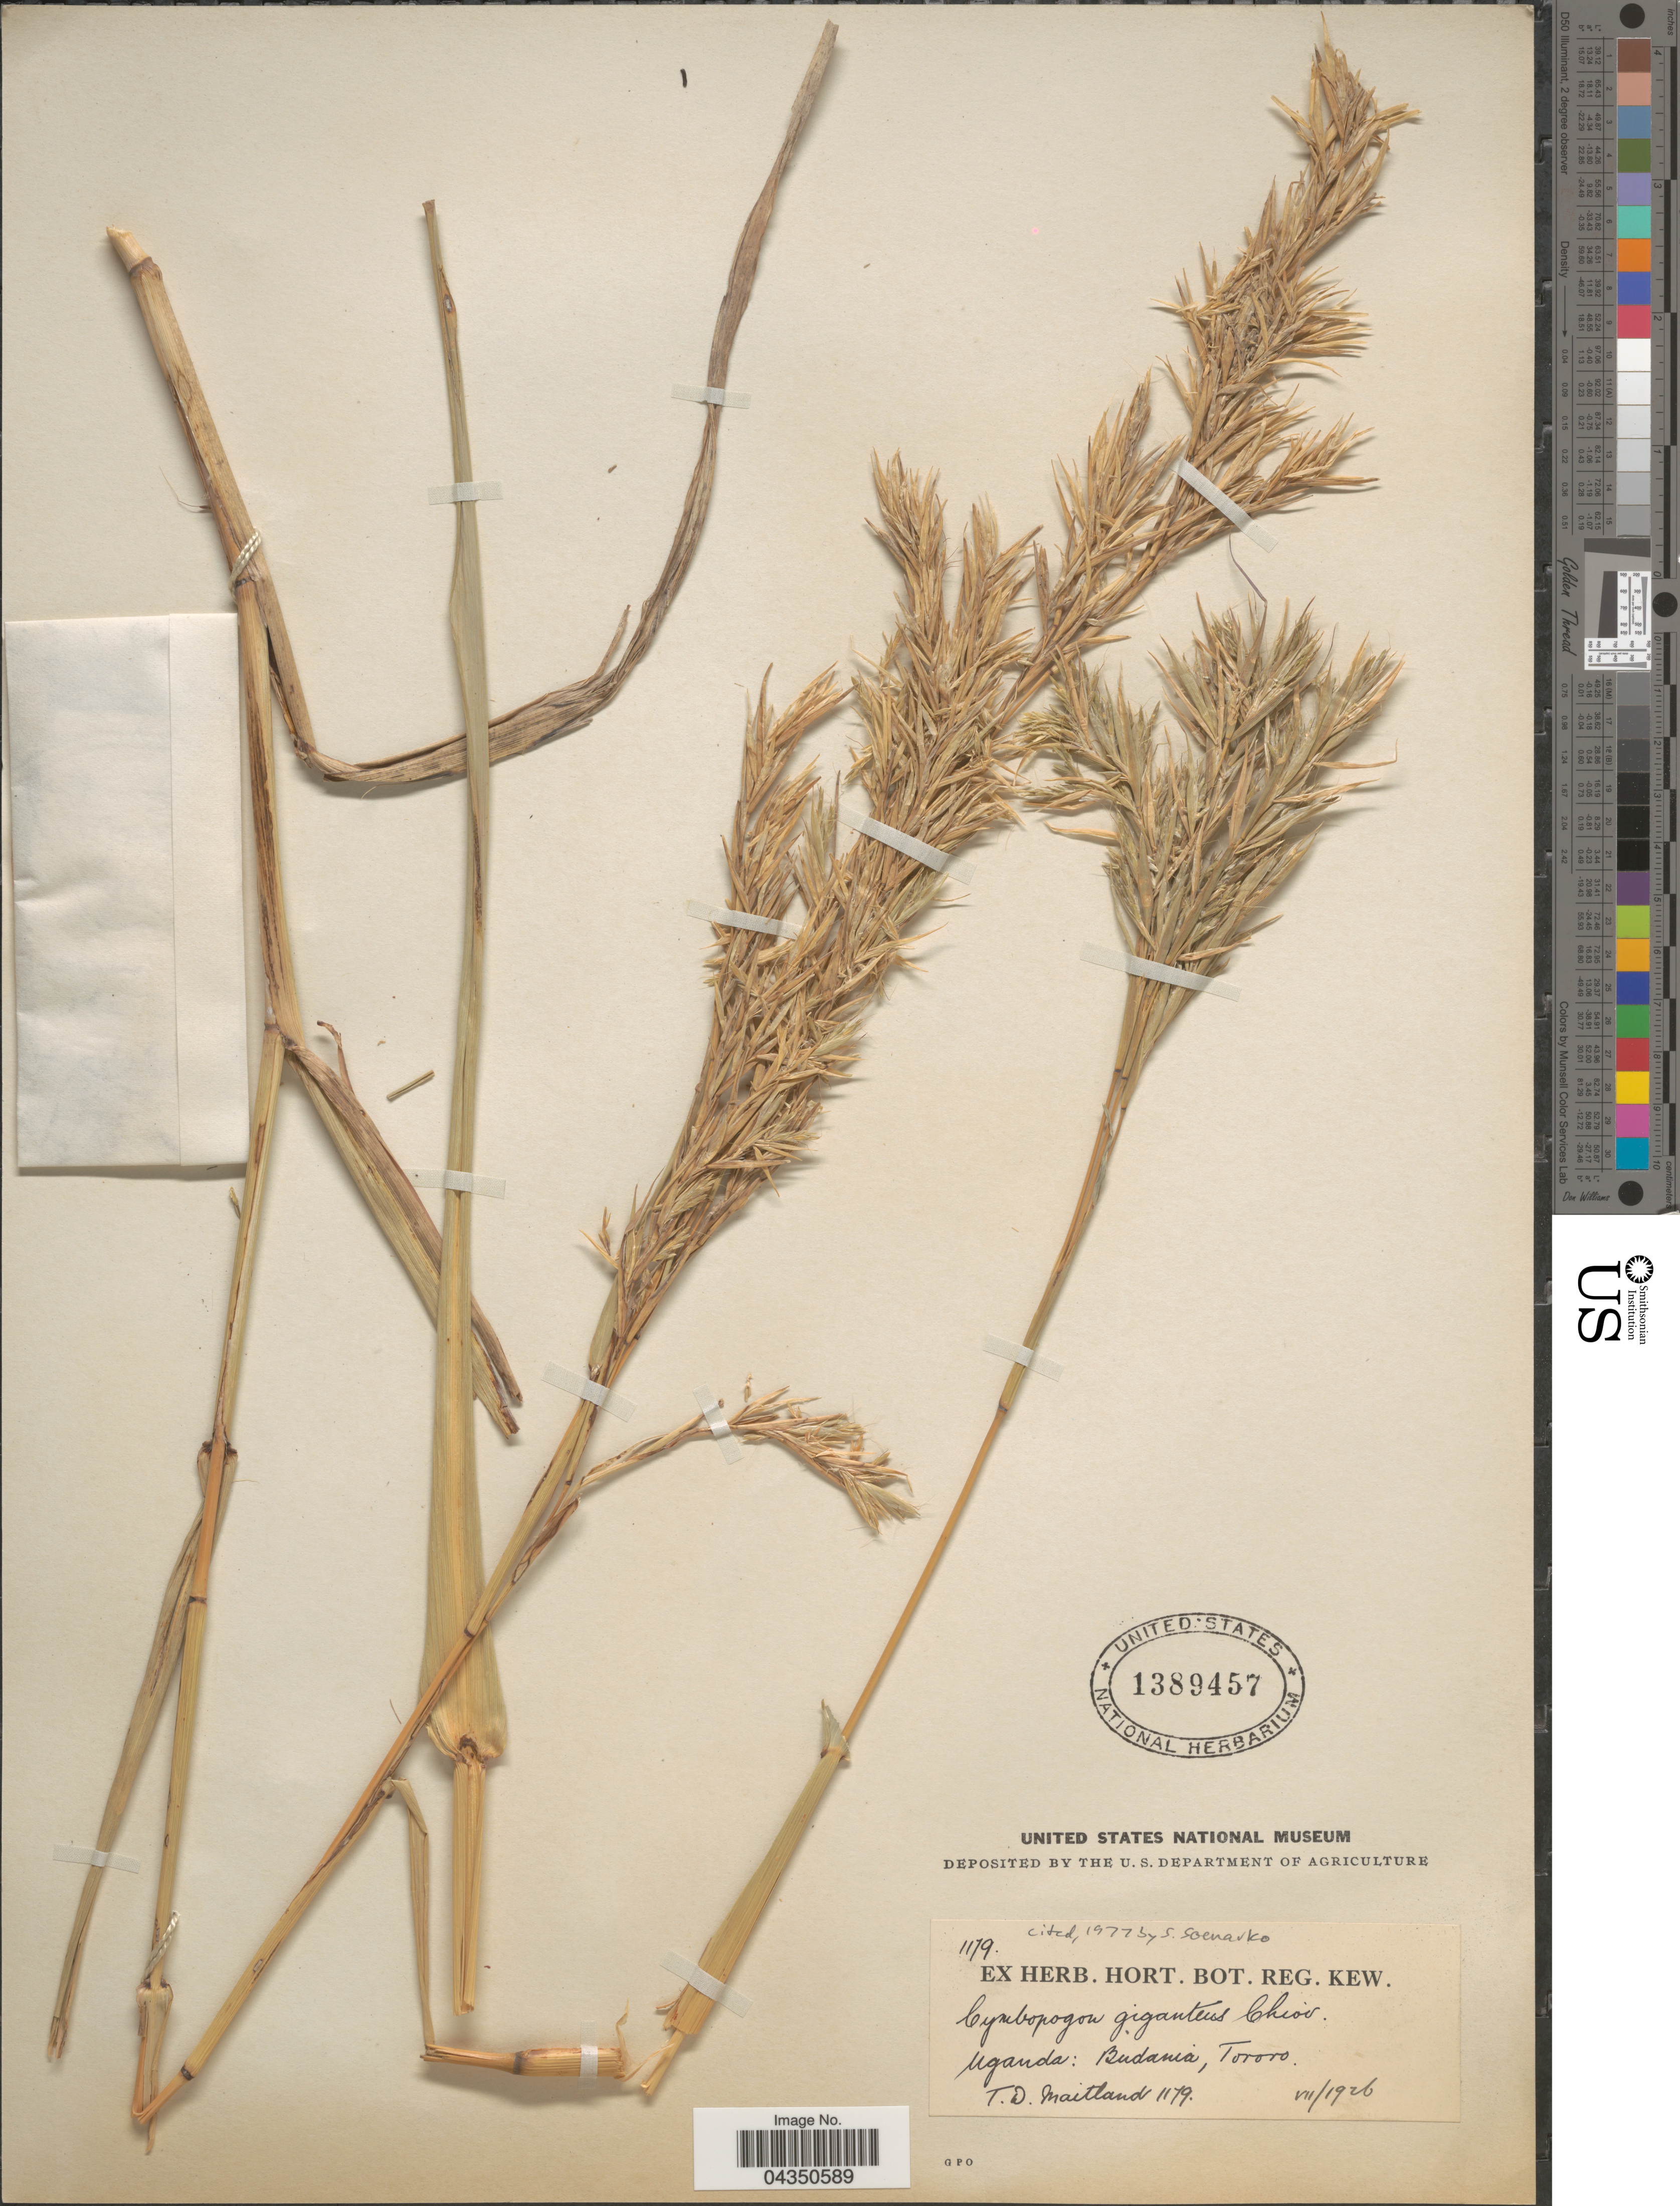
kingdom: Plantae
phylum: Tracheophyta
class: Liliopsida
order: Poales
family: Poaceae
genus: Cymbopogon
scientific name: Cymbopogon giganteus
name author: Chiov.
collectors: T. Maitland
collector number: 1179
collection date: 1926-07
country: Uganda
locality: Budania, Tororo.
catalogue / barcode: US 1389457